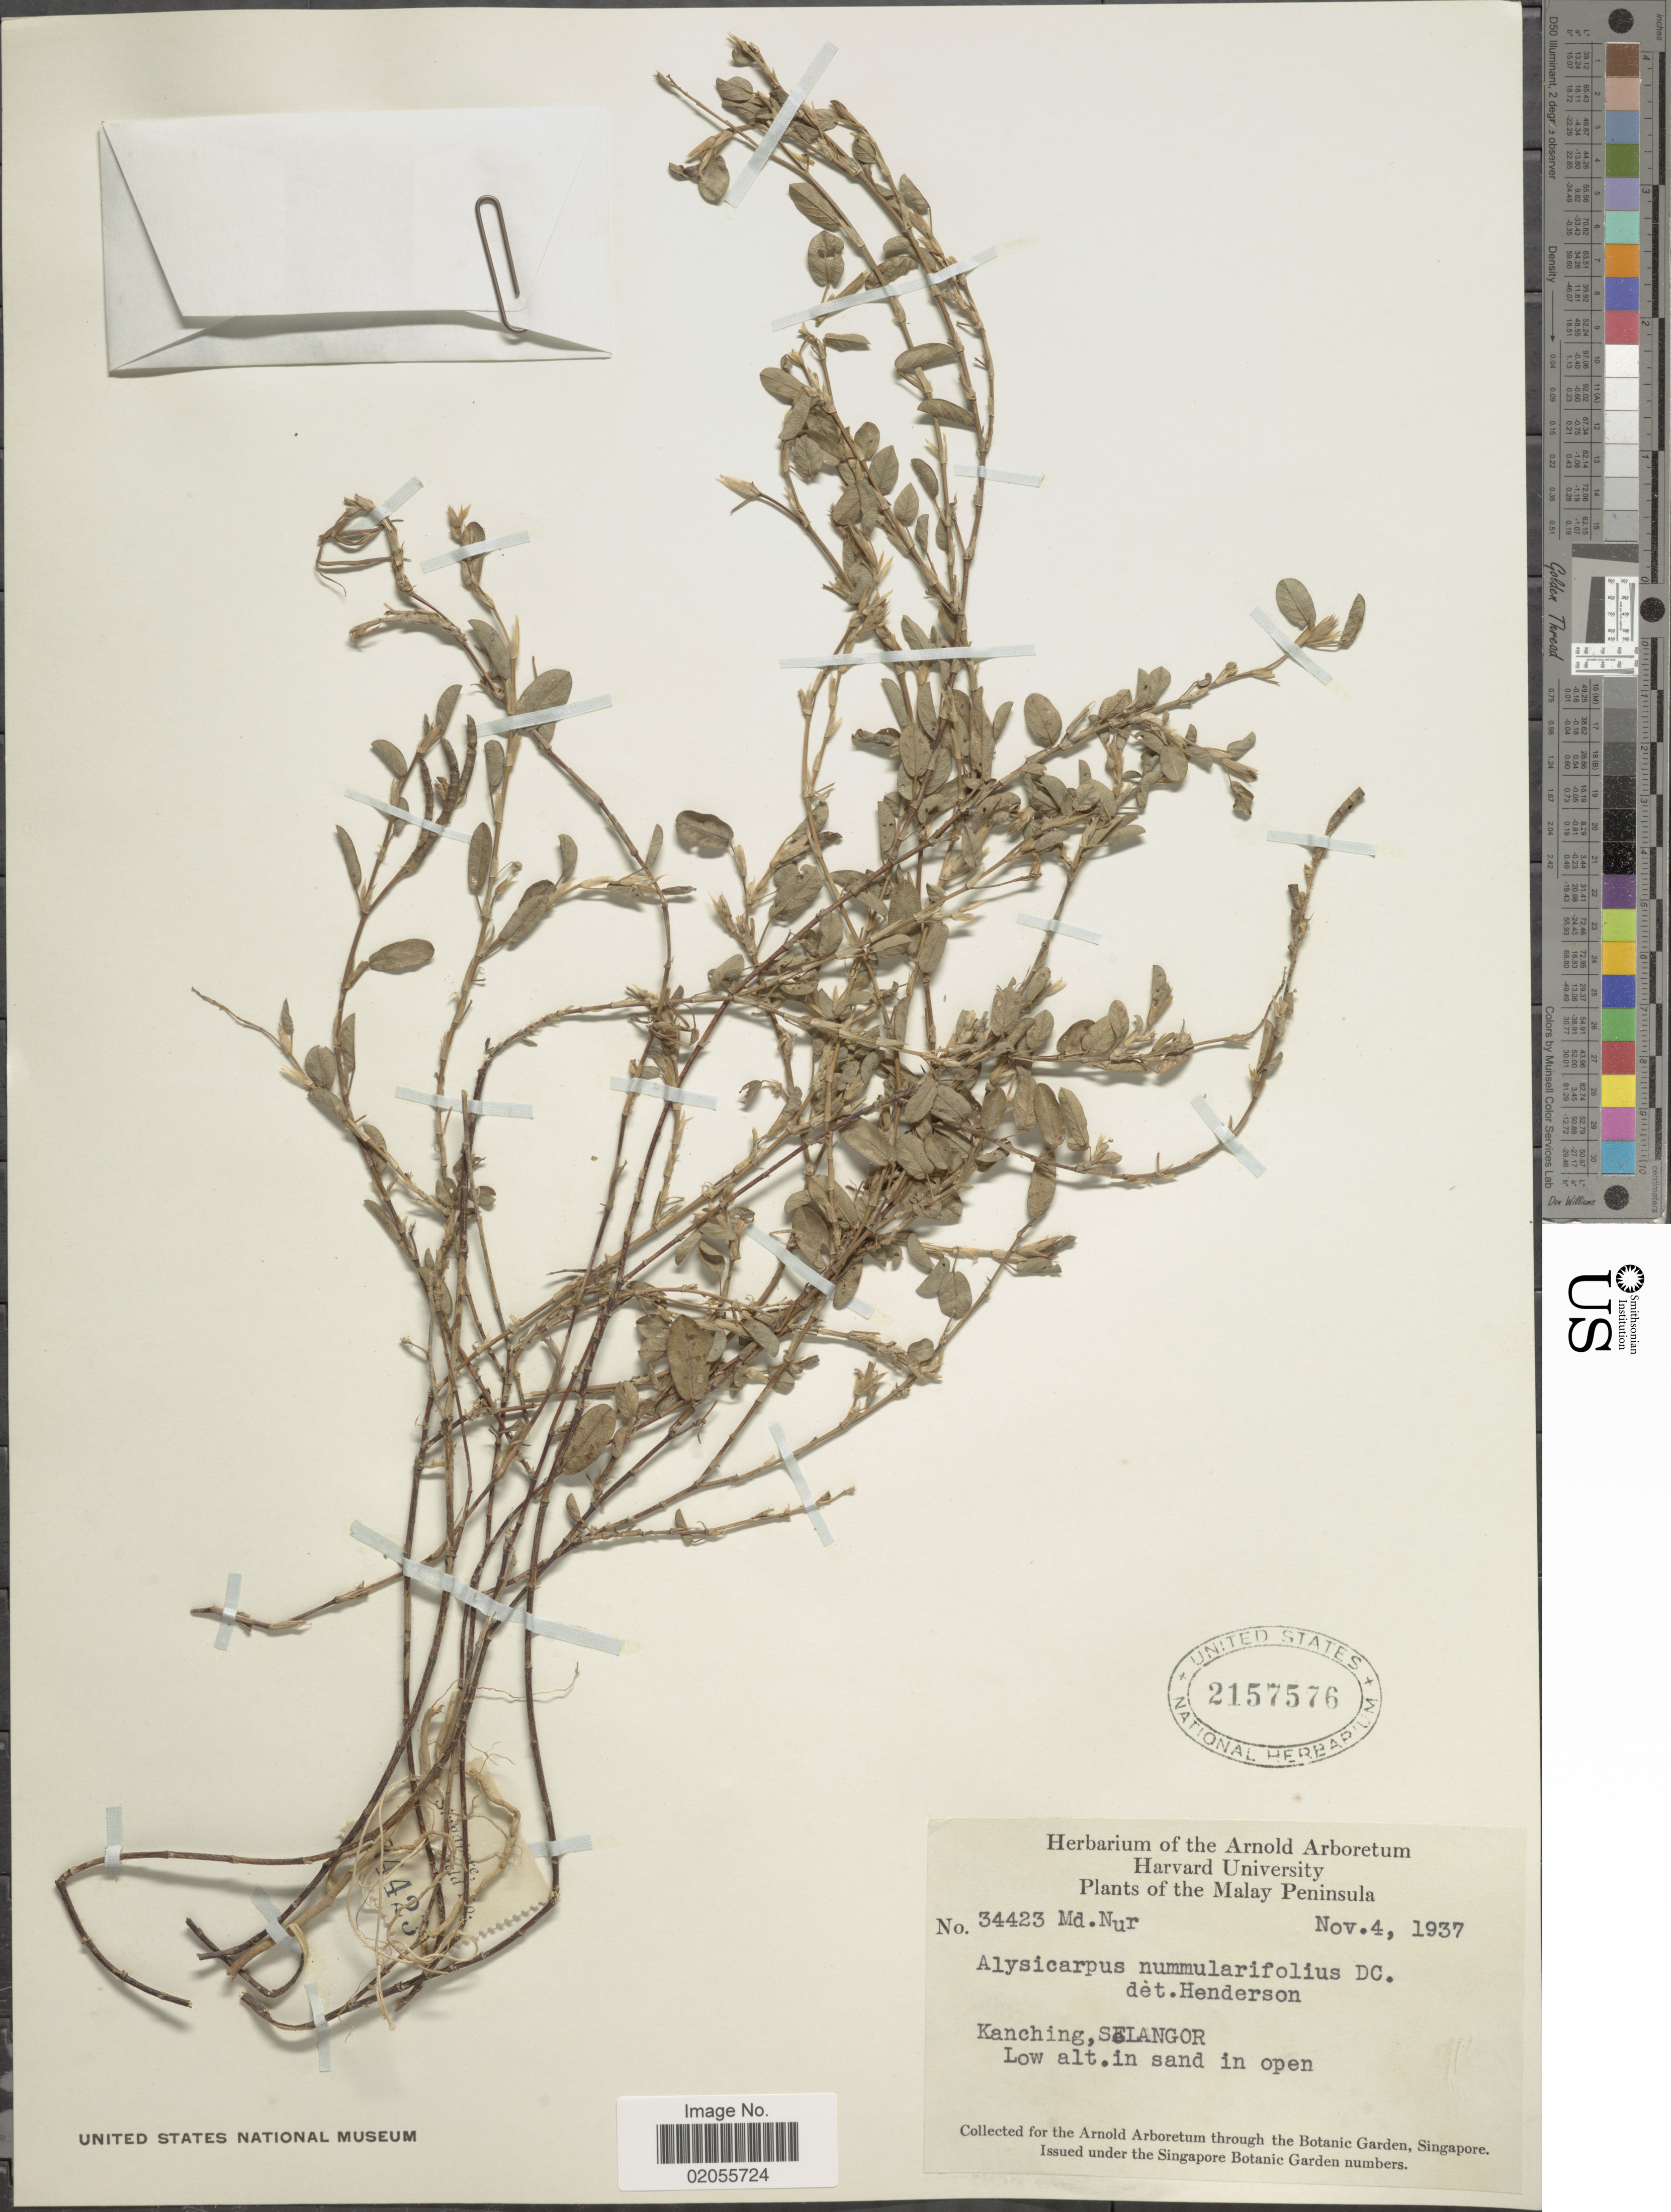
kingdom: Plantae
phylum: Tracheophyta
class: Magnoliopsida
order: Fabales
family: Fabaceae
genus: Alysicarpus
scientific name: Alysicarpus vaginalis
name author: (L.) DC.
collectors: M. Nur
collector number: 34423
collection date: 1937-11-04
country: Malaysia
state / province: Selangor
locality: Malay Peninsula, kanching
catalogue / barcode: US 2157576